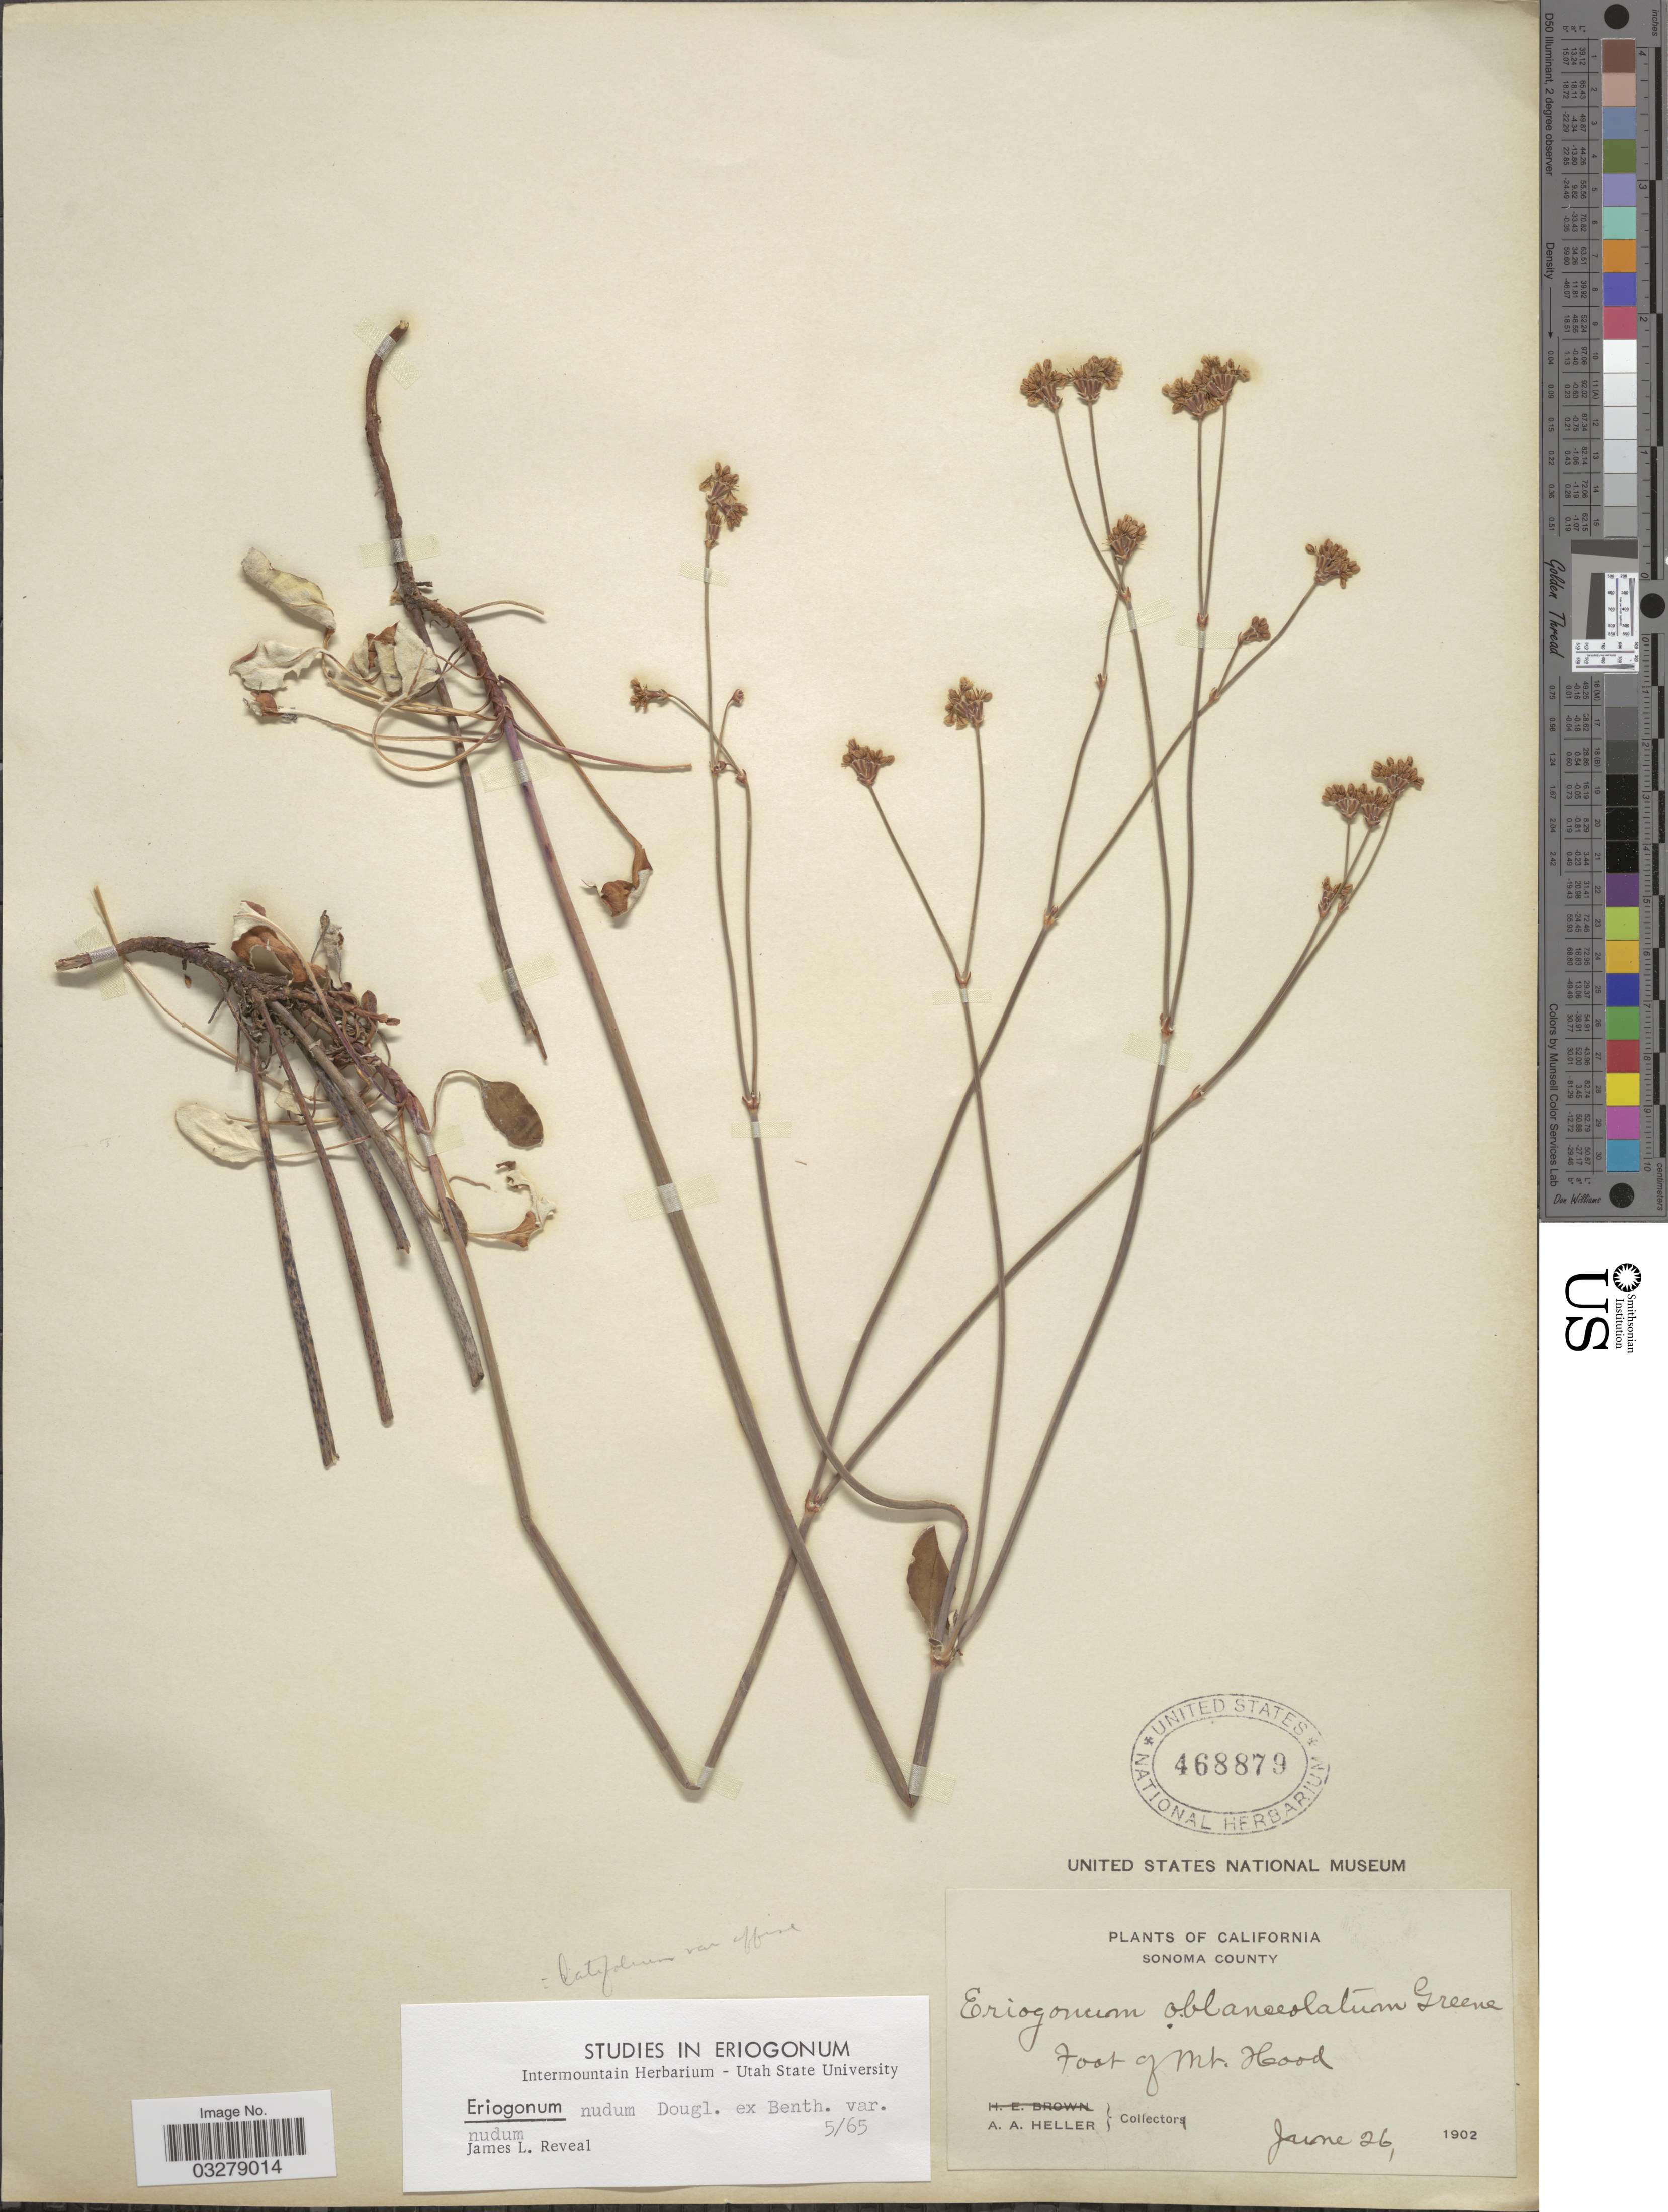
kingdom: Plantae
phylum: Tracheophyta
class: Magnoliopsida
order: Caryophyllales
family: Polygonaceae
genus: Eriogonum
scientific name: Eriogonum nudum var. nudum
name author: Douglas ex Benth.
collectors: A. A. Heller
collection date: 1902-06-26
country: United States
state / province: California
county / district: Sonoma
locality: Sonoma County, Foot of Mt. Hood.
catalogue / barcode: US 468879